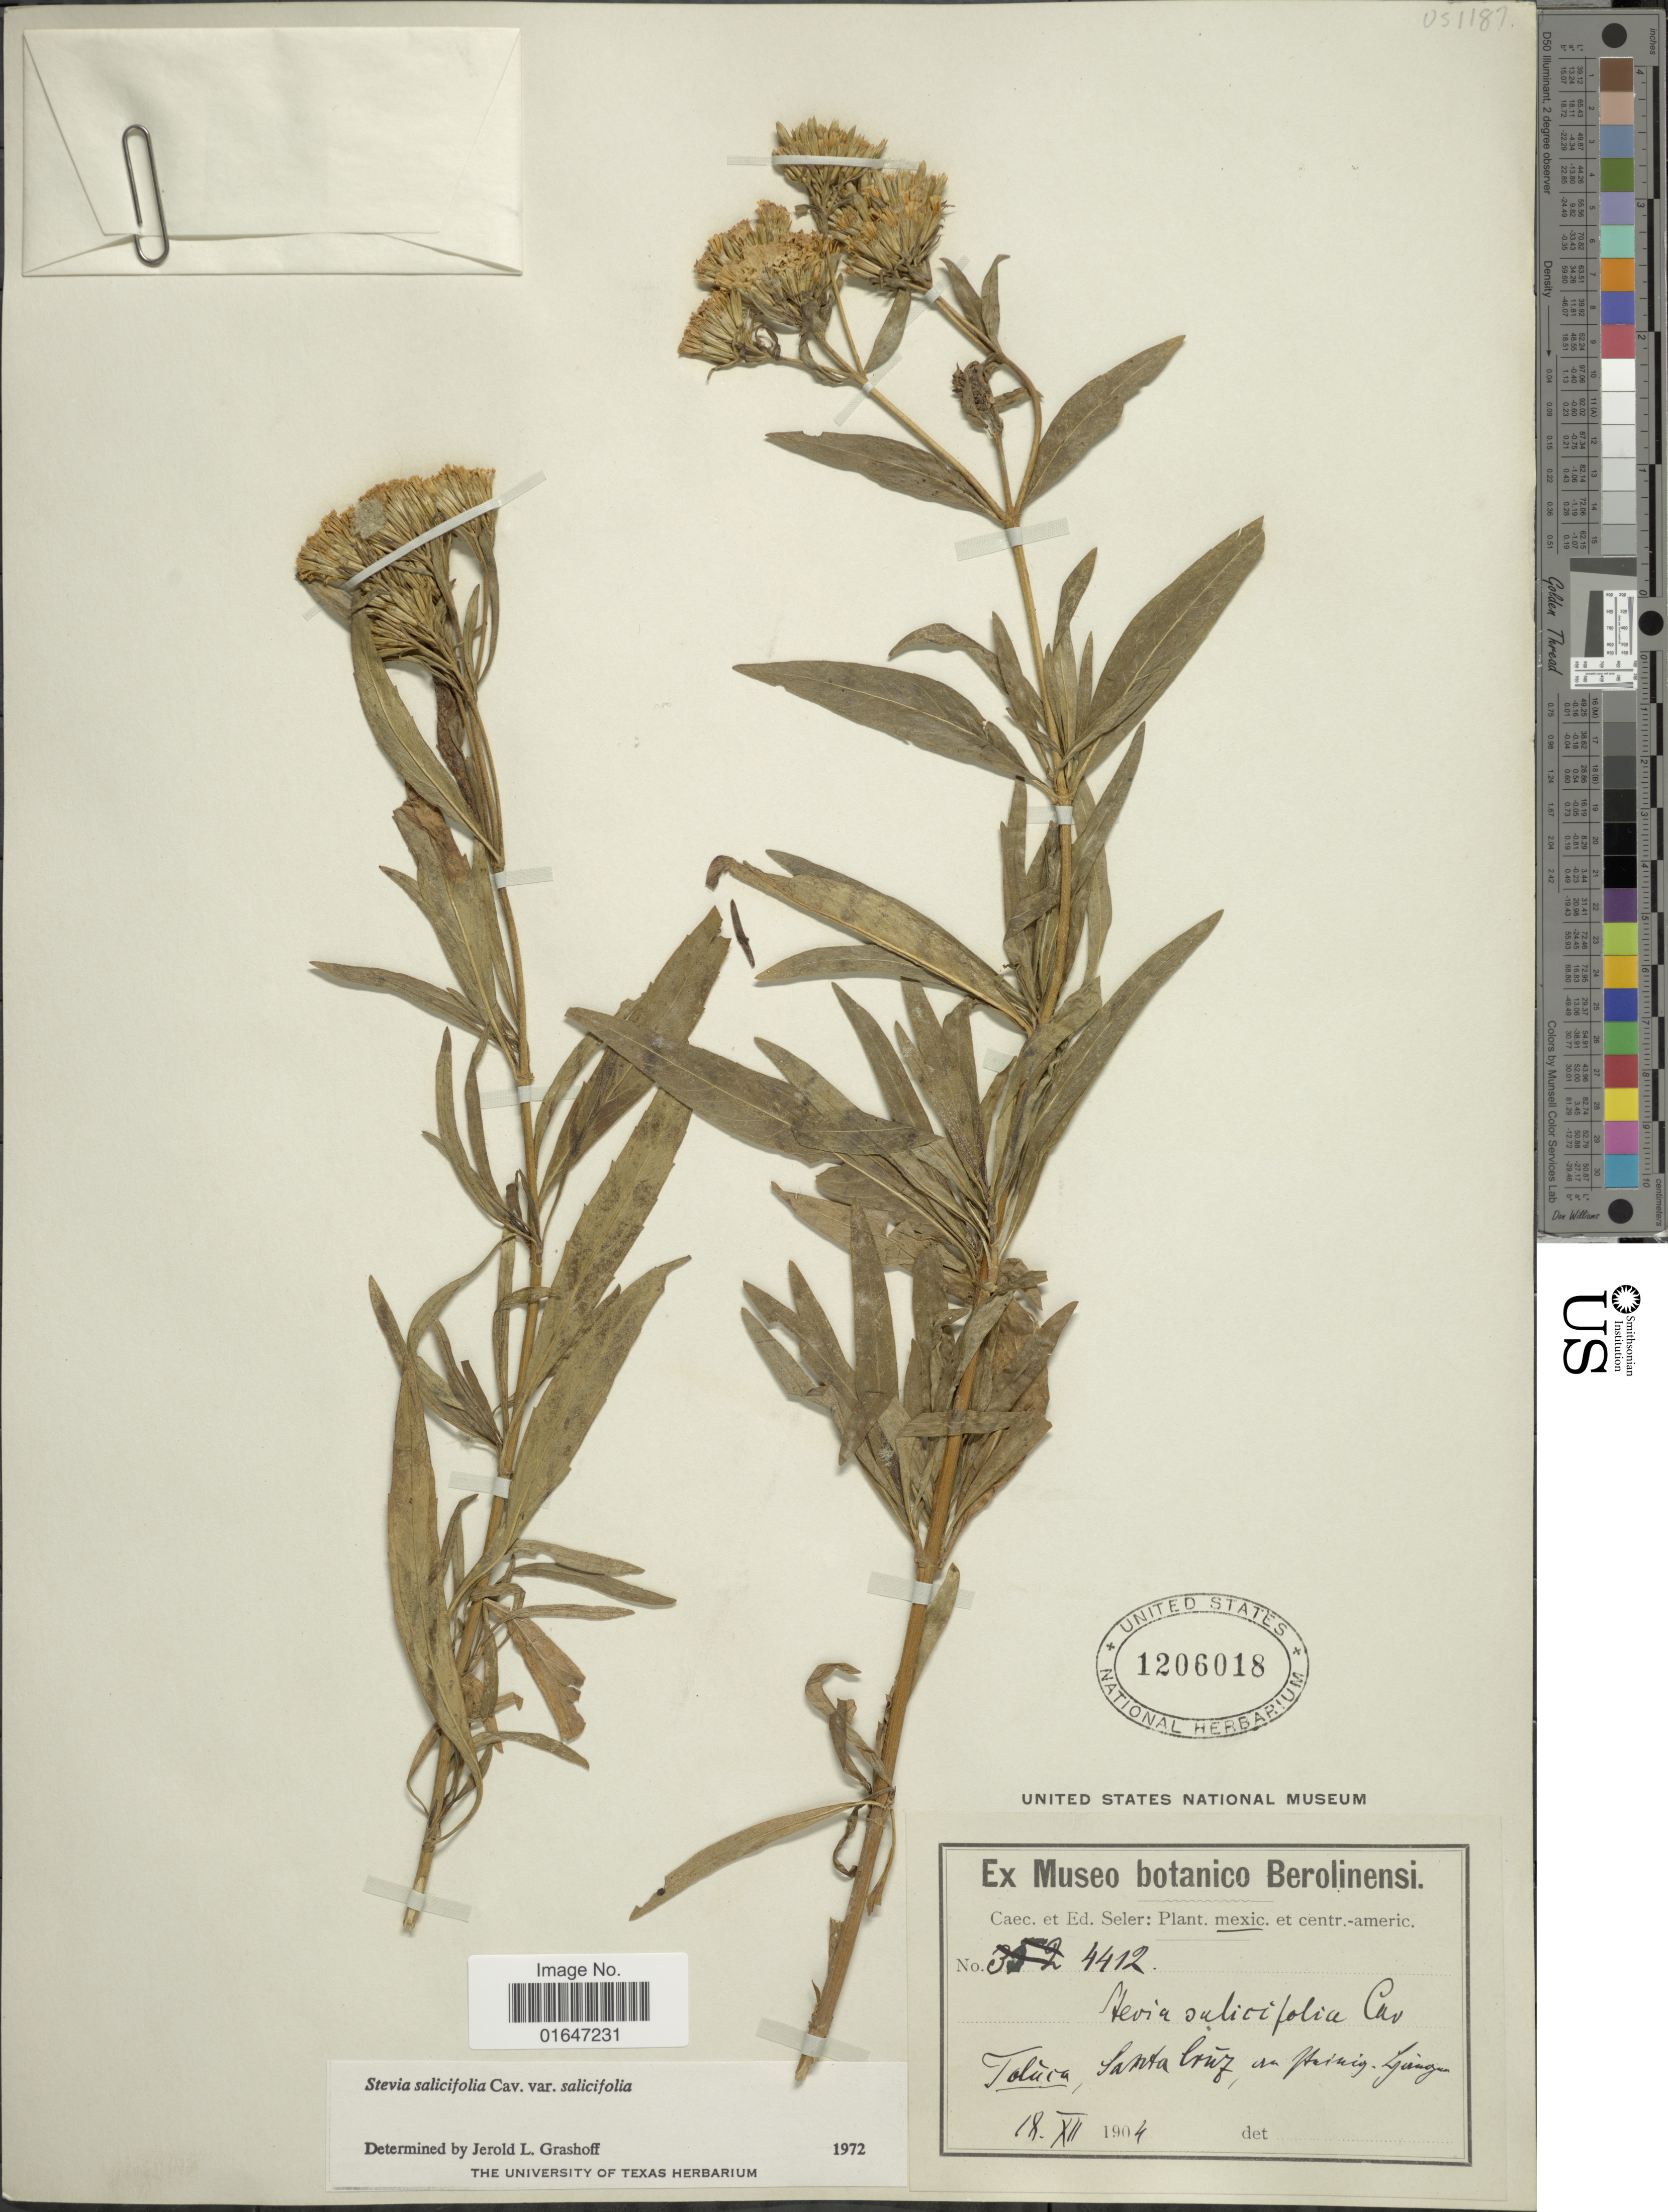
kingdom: Plantae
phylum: Tracheophyta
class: Magnoliopsida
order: Asterales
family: Asteraceae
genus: Stevia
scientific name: Stevia salicifolia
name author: Cav.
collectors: C. Seler & E. Seler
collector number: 4412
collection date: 1904-12-18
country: Mexico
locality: Toluca, Santa Cruz an steinig Guninh [interpreted]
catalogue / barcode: US 1206018